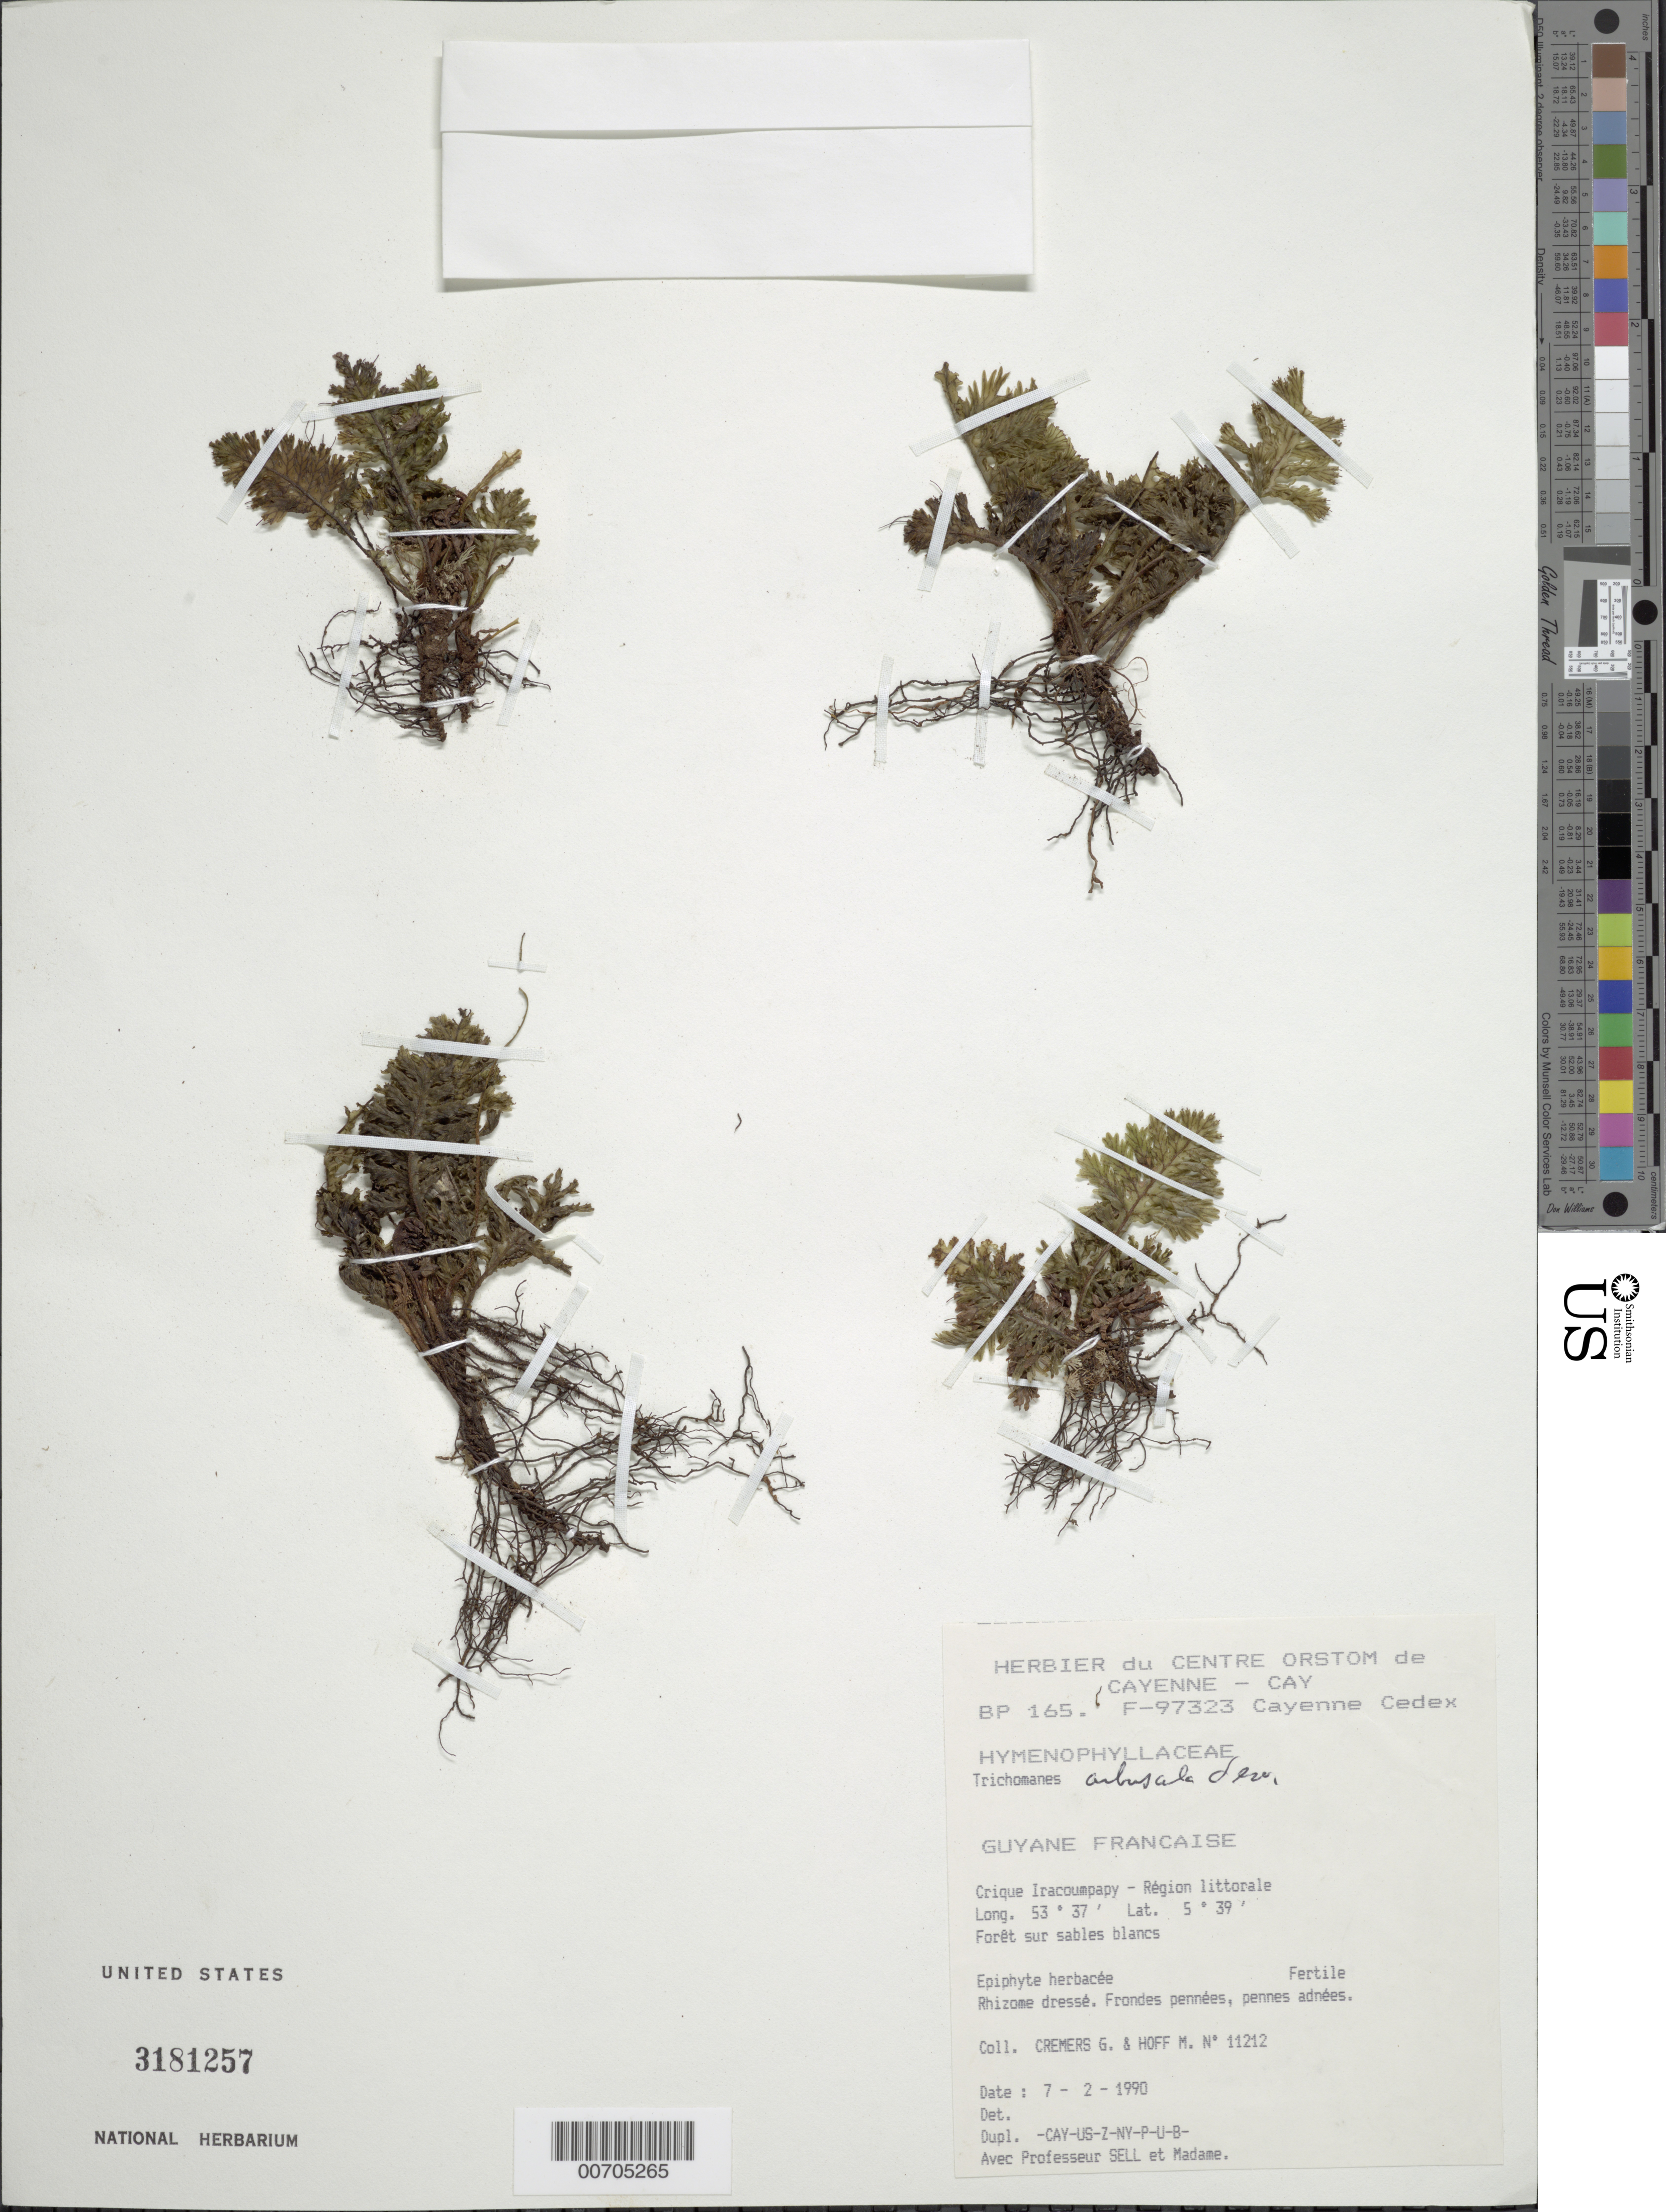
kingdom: Plantae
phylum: Tracheophyta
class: Polypodiopsida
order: Hymenophyllales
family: Hymenophyllaceae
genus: Trichomanes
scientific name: Trichomanes arbuscula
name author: Desv.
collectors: G. Cremers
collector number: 11212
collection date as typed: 7-Feb-90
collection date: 1990-02-07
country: French Guiana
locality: Crique Iracoumpapy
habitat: Forest on white sand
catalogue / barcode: US 3181257